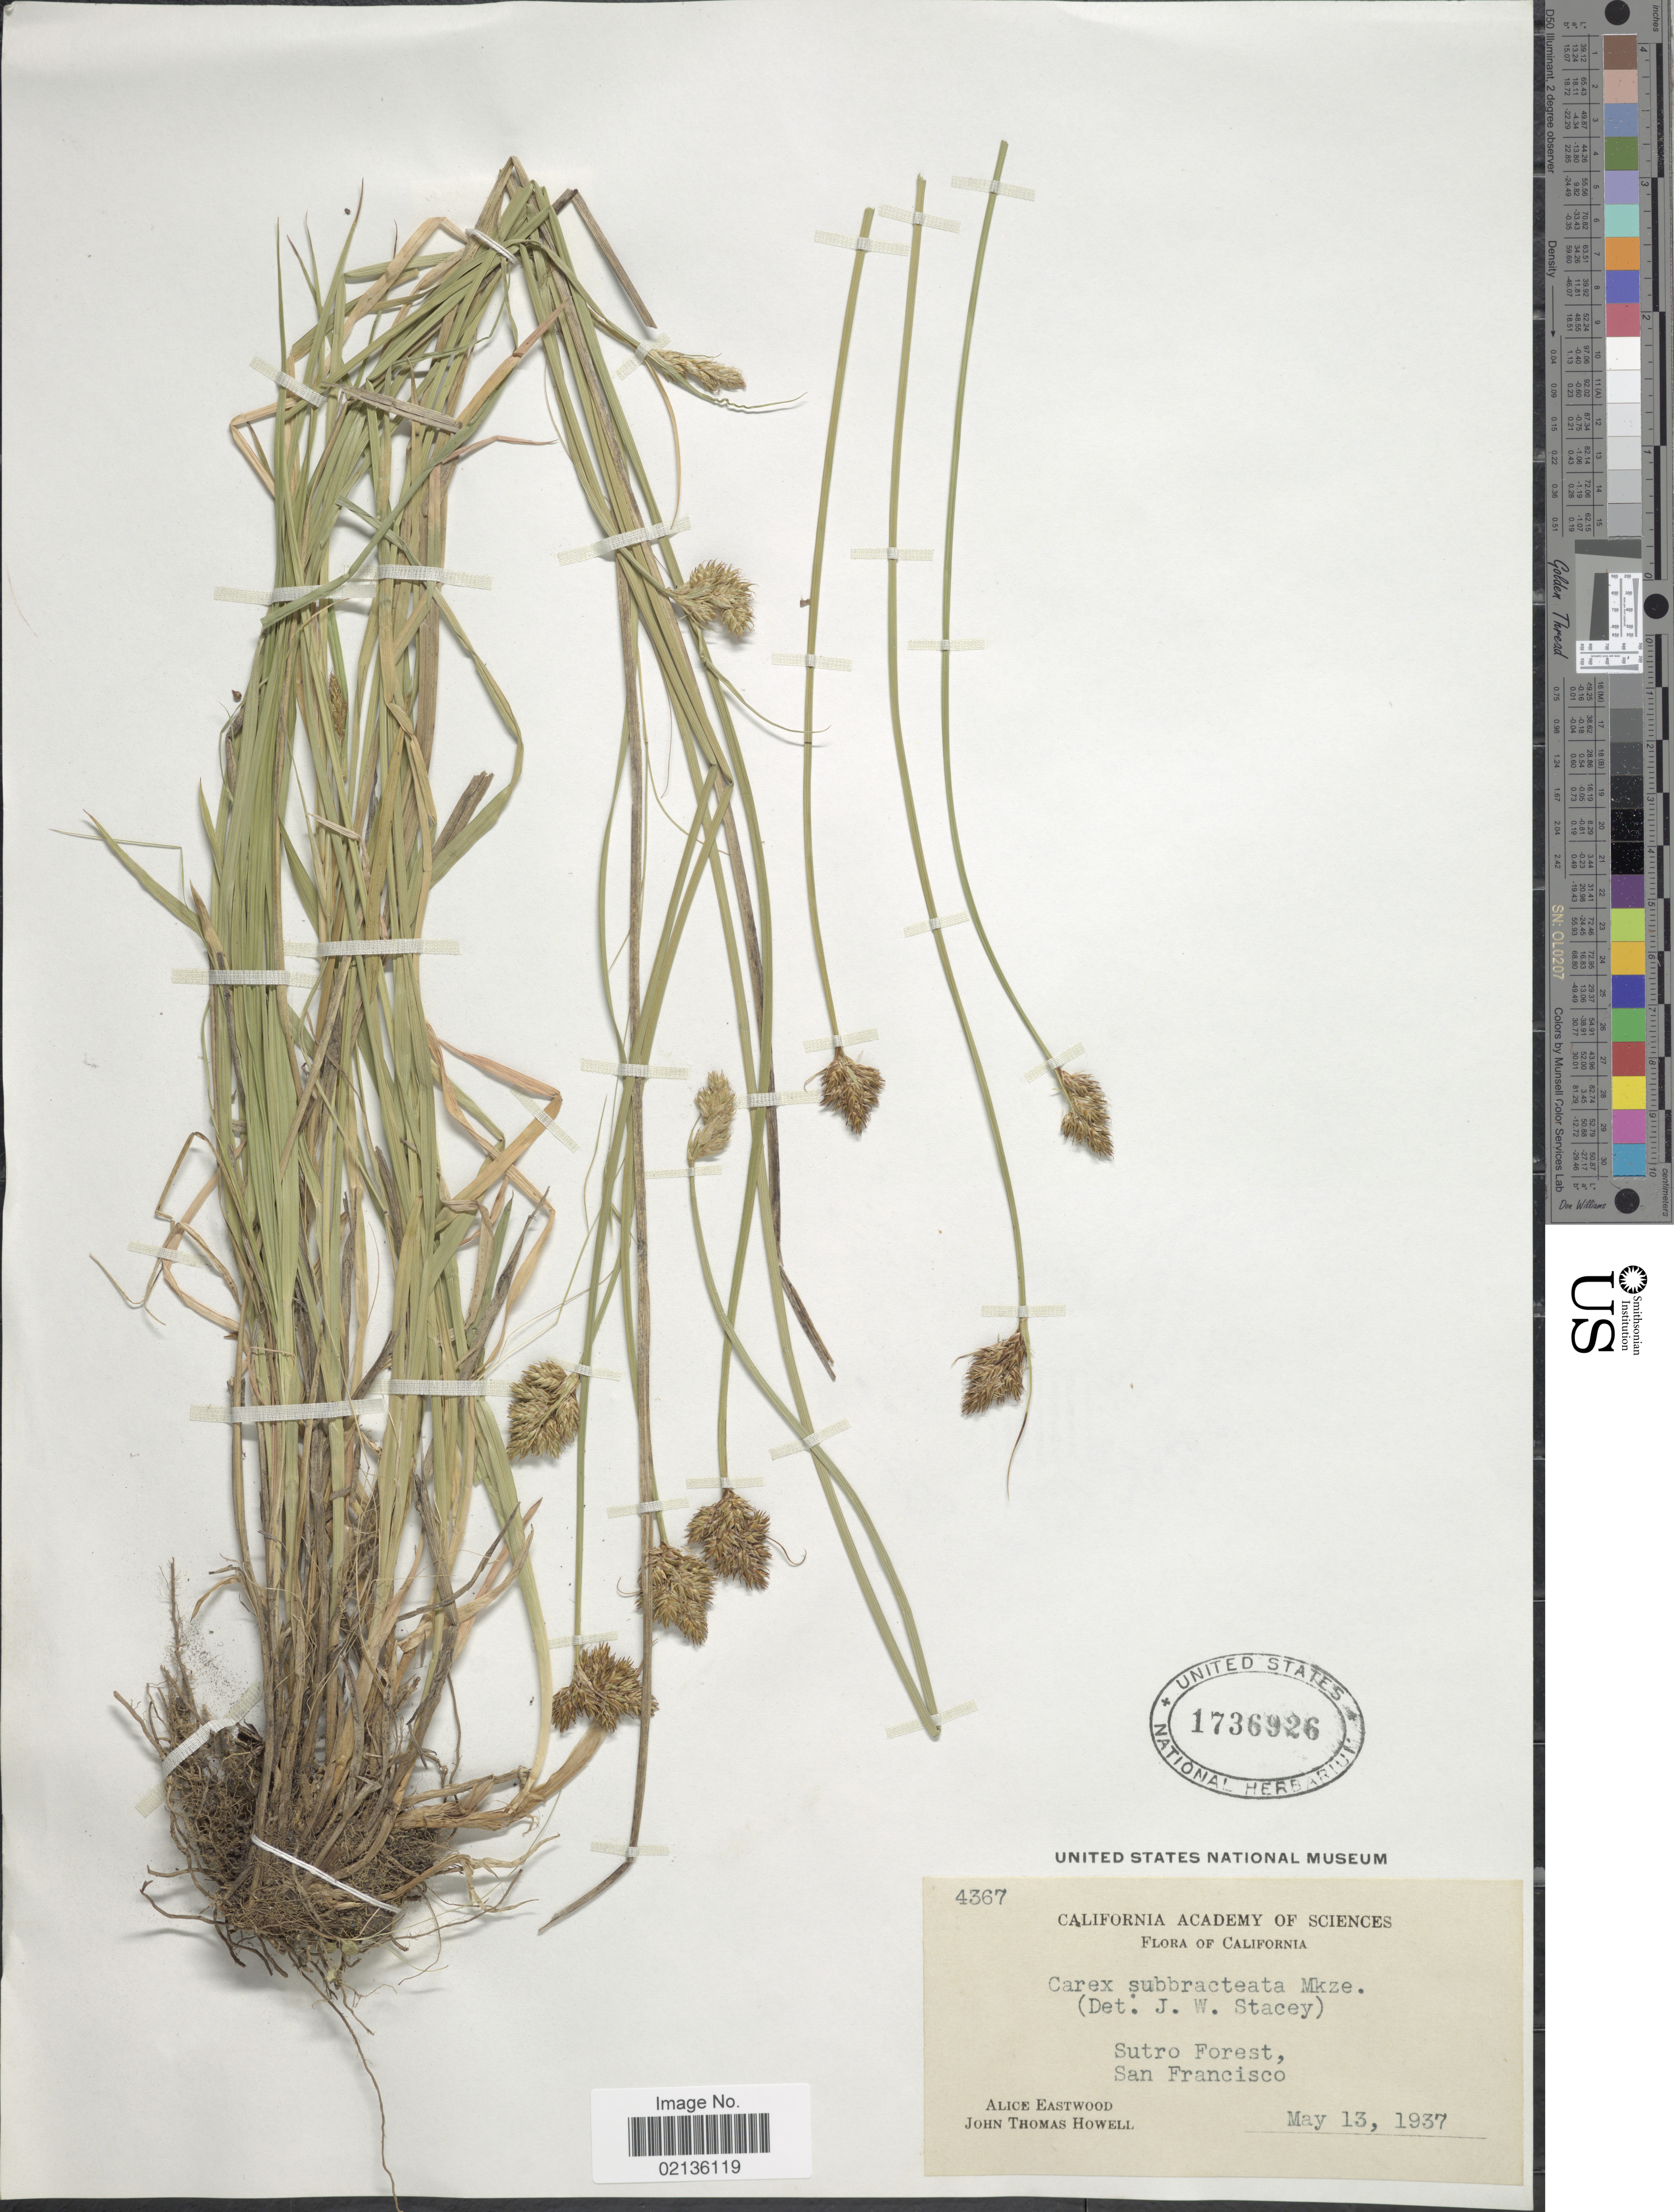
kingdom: Plantae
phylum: Tracheophyta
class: Liliopsida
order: Poales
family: Cyperaceae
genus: Carex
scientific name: Carex subbracteata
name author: Mack.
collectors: A. Eastwood & J. T. Howell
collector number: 4367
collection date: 1937-05-13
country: United States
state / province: California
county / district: San Francisco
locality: Sutro Forest, San Francisco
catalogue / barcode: US 1736926